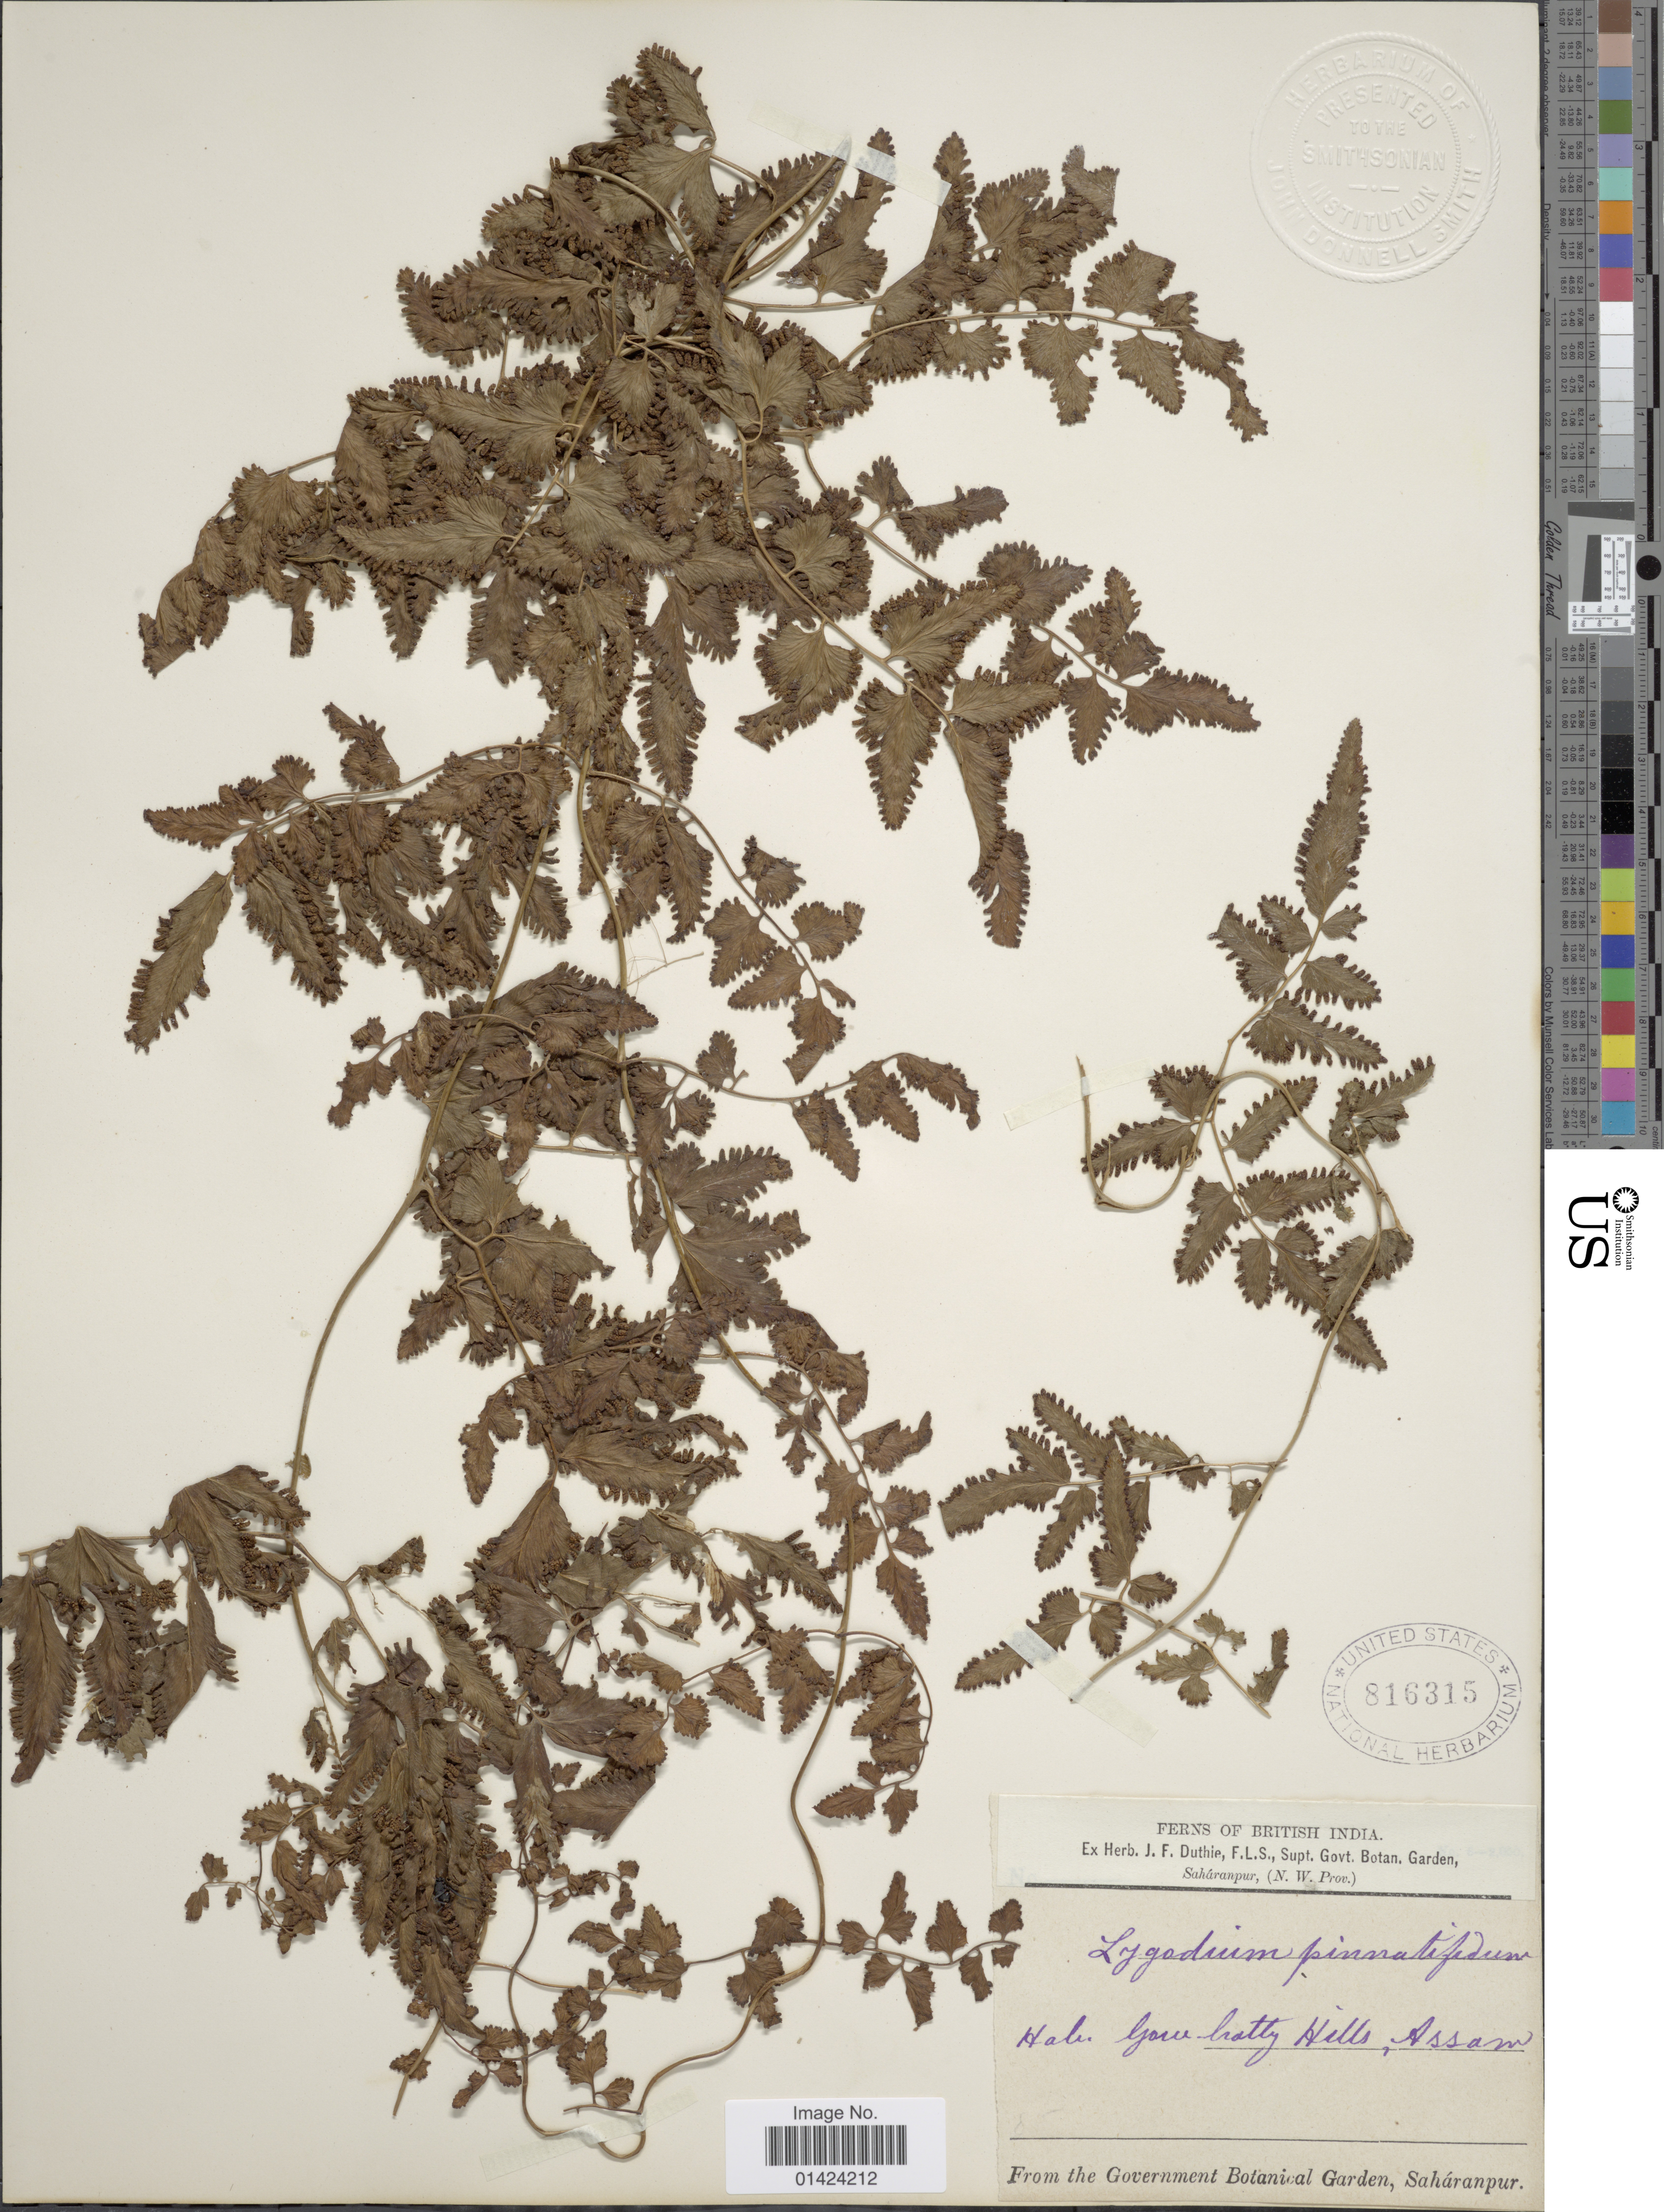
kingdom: Plantae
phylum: Tracheophyta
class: Polypodiopsida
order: Schizaeales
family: Lygodiaceae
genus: Lygodium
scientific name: Lygodium flexuosum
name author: Sw.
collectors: ex herb. J. F. Duthie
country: India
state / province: Assam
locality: Gowhatty Hills.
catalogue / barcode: US 816315